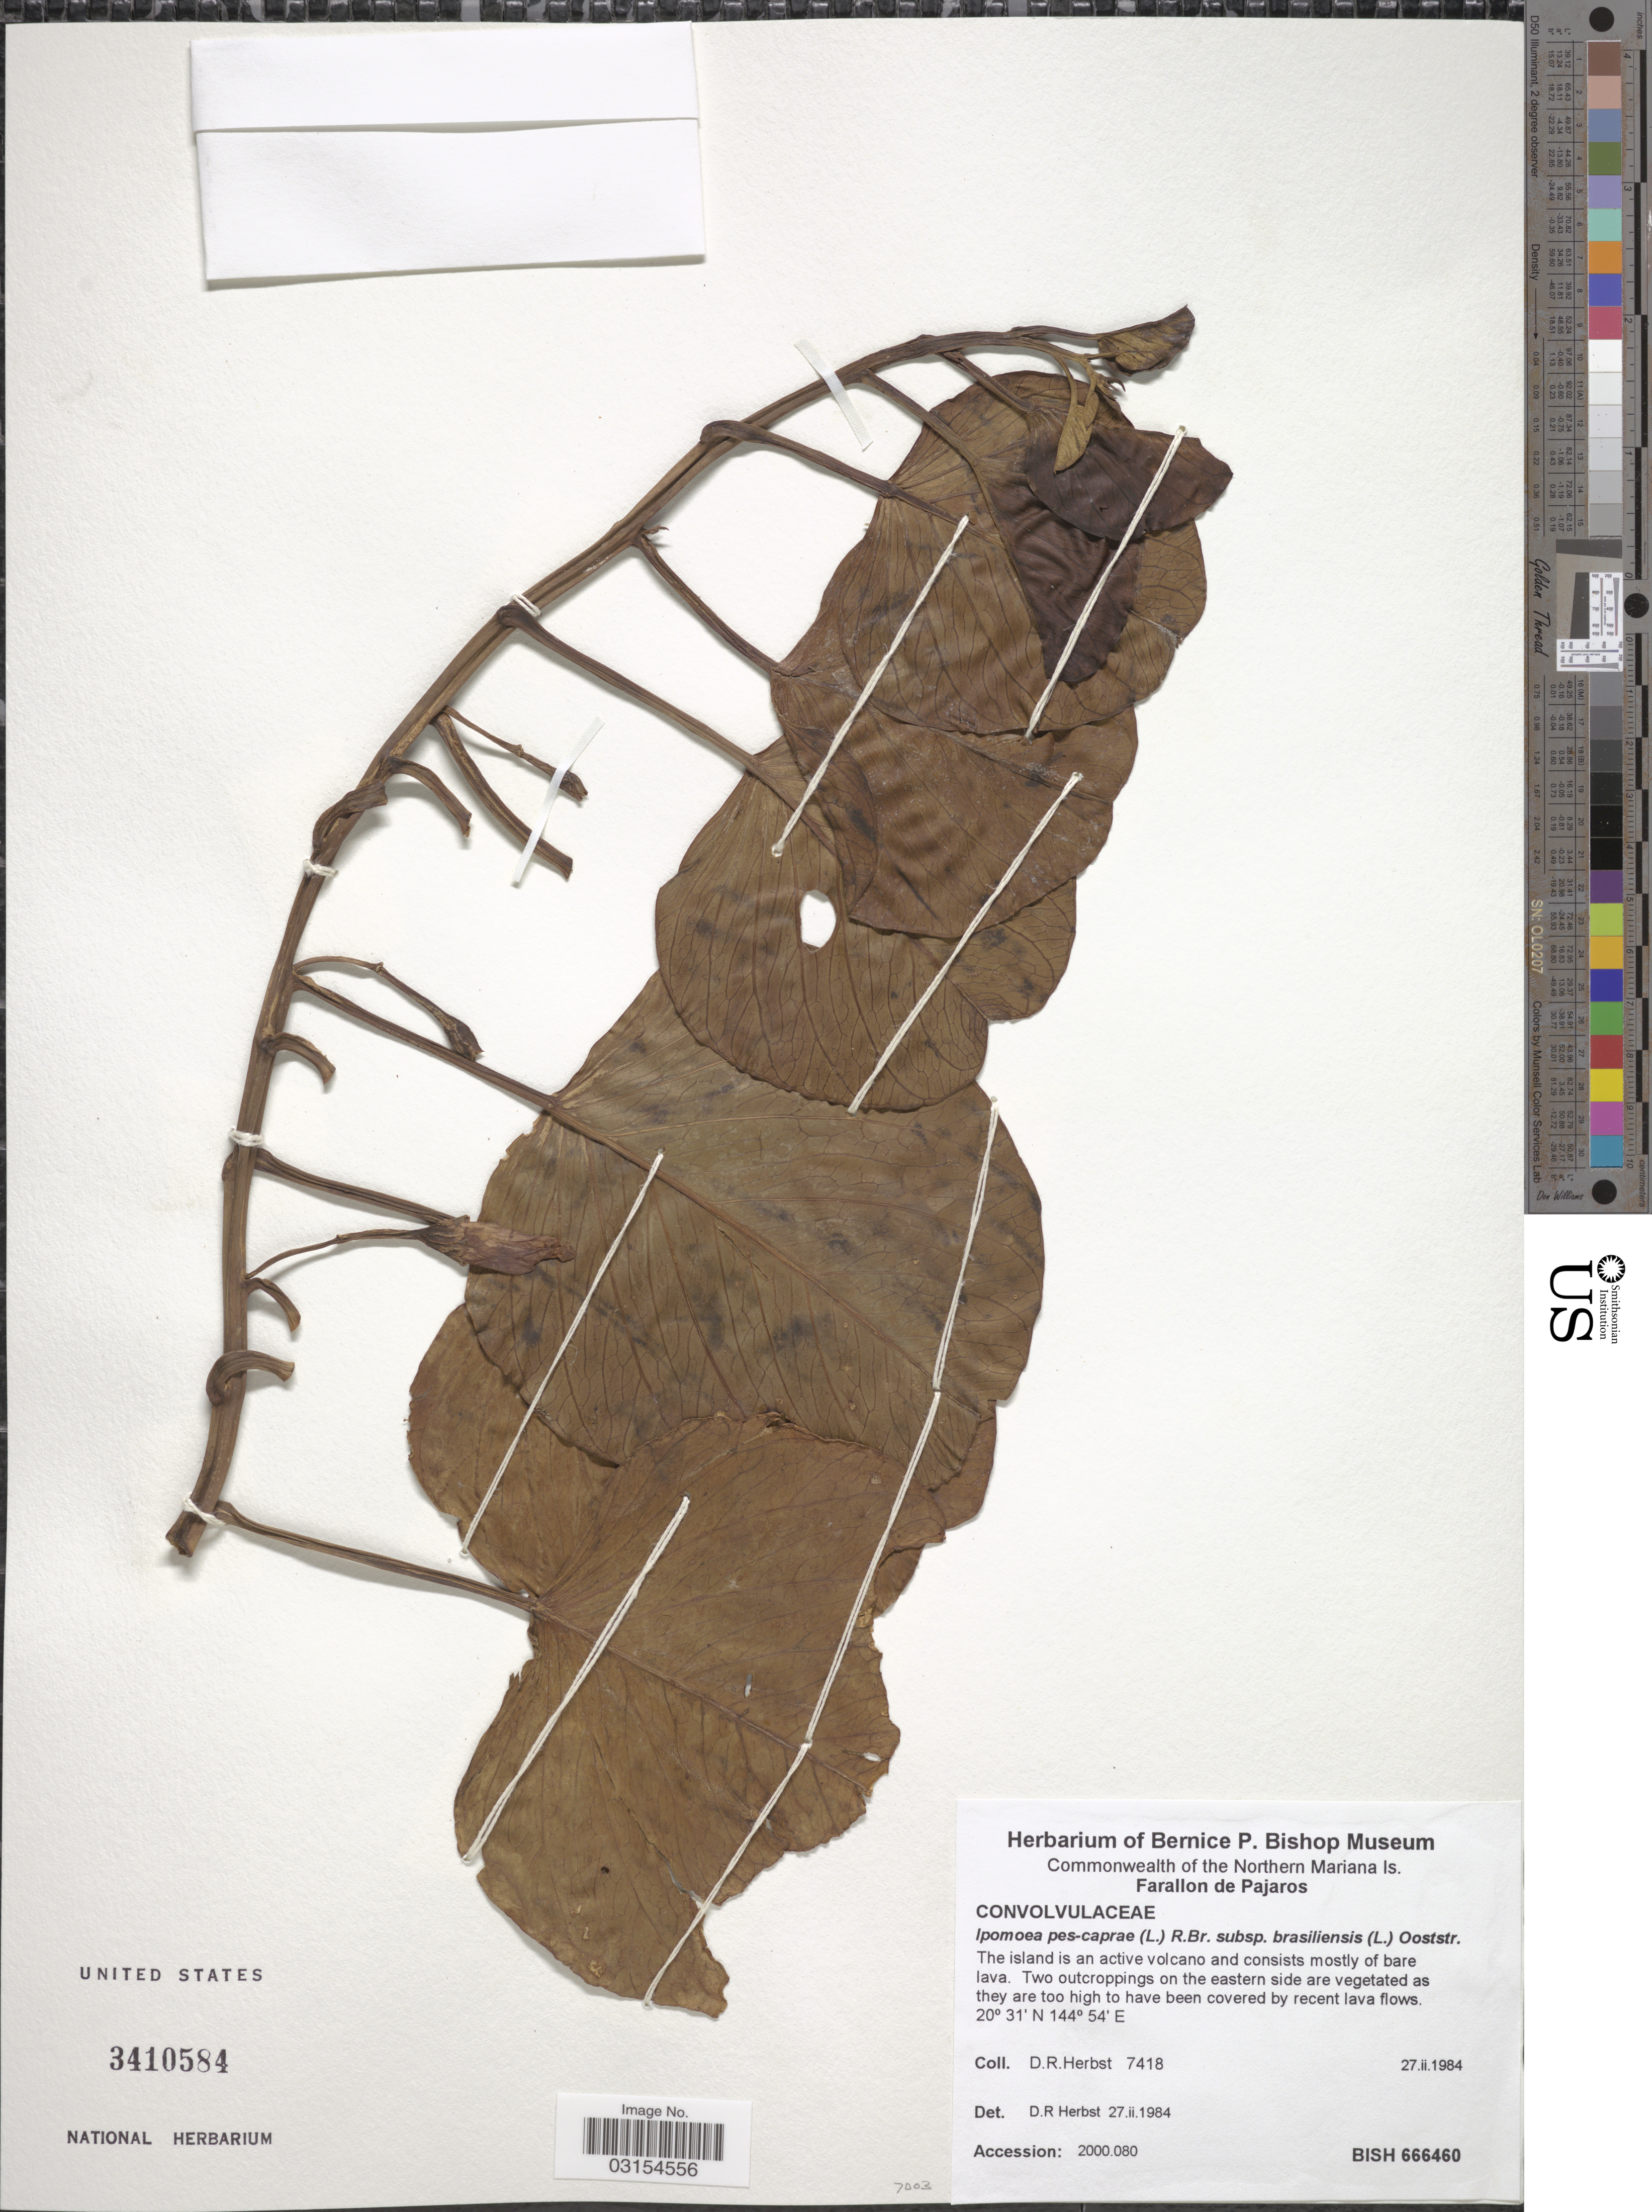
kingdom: Plantae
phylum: Tracheophyta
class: Magnoliopsida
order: Solanales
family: Convolvulaceae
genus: Ipomoea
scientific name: Ipomoea pes-caprae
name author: (L.) R. Br.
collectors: D. R. Herbst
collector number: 7418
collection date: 1984-02-27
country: Northern Mariana Islands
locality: Commonwealth of the Northern Mariana Is. Farallon de Pajaros.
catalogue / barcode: US 3410584